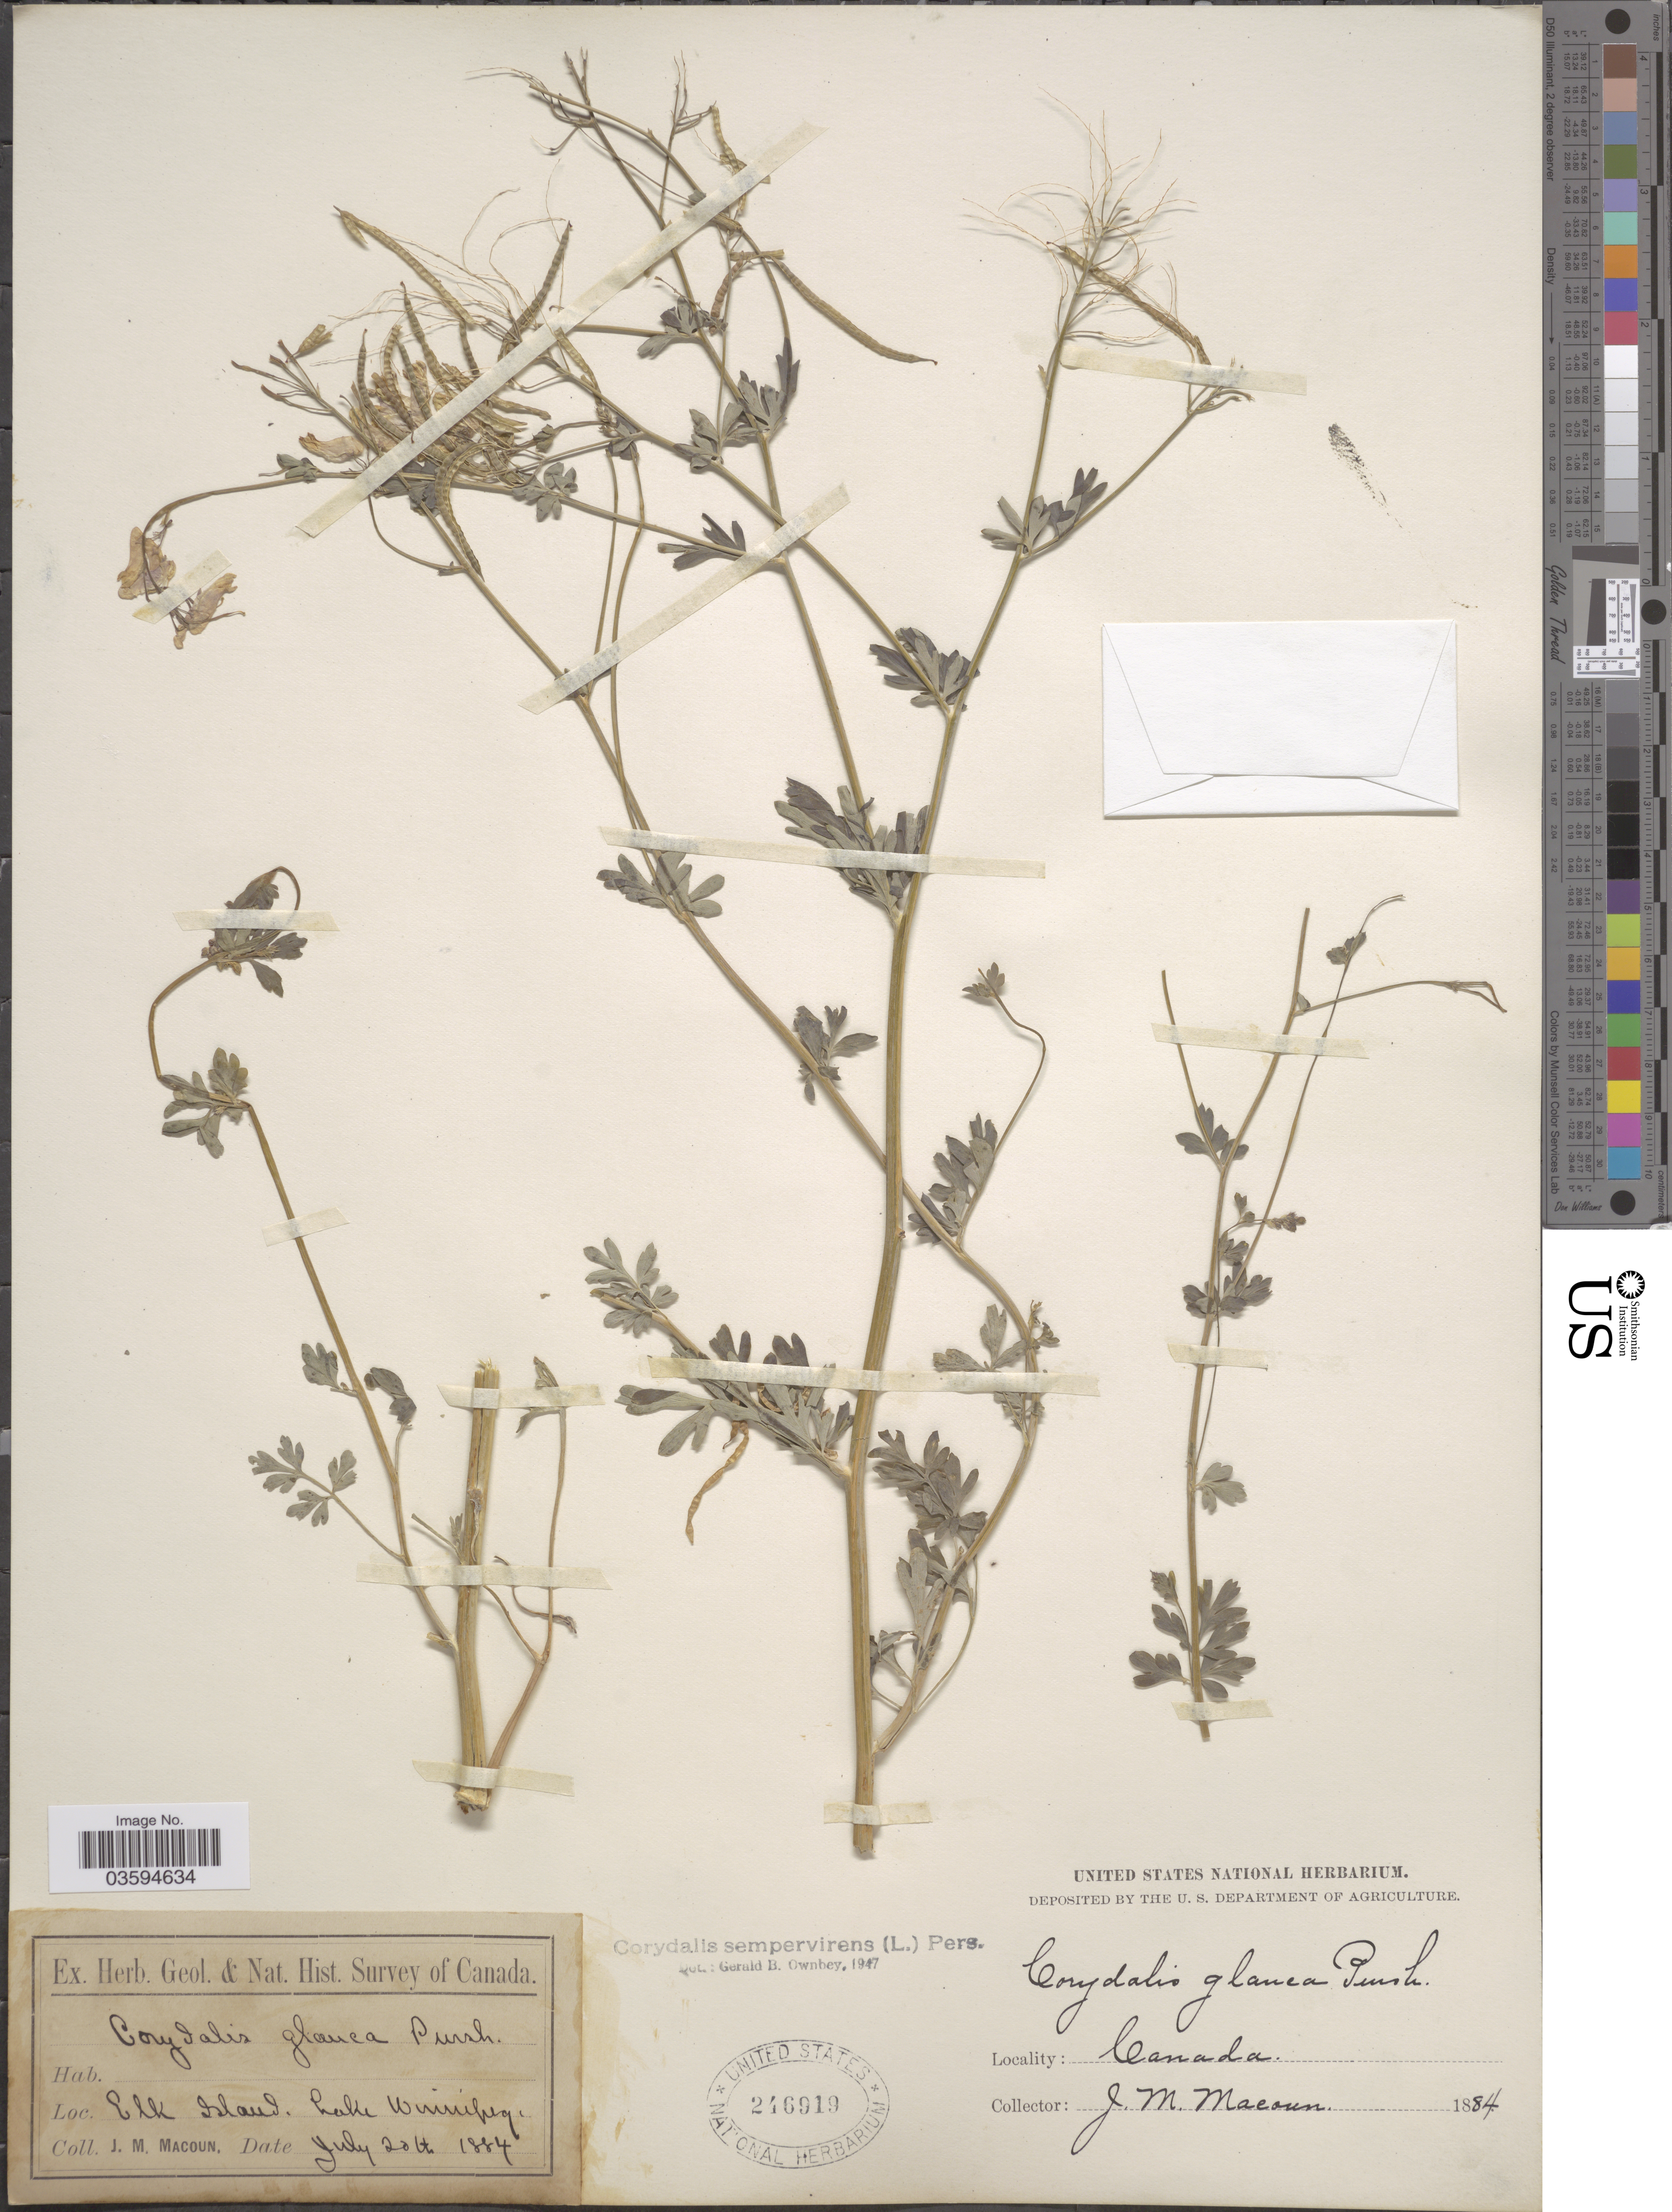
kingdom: Plantae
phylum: Tracheophyta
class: Magnoliopsida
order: Ranunculales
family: Papaveraceae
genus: Capnoides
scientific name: Capnoides sempervirens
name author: (L.) Borkh.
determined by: Strong, M. T., (US), Smithsonian Institution - National Museum of Natural History (UNITED STATES)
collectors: J. M. Macoun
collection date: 1884-07-20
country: Canada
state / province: Manitoba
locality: Elk Island. Lake Winnipeg.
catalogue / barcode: US 246919